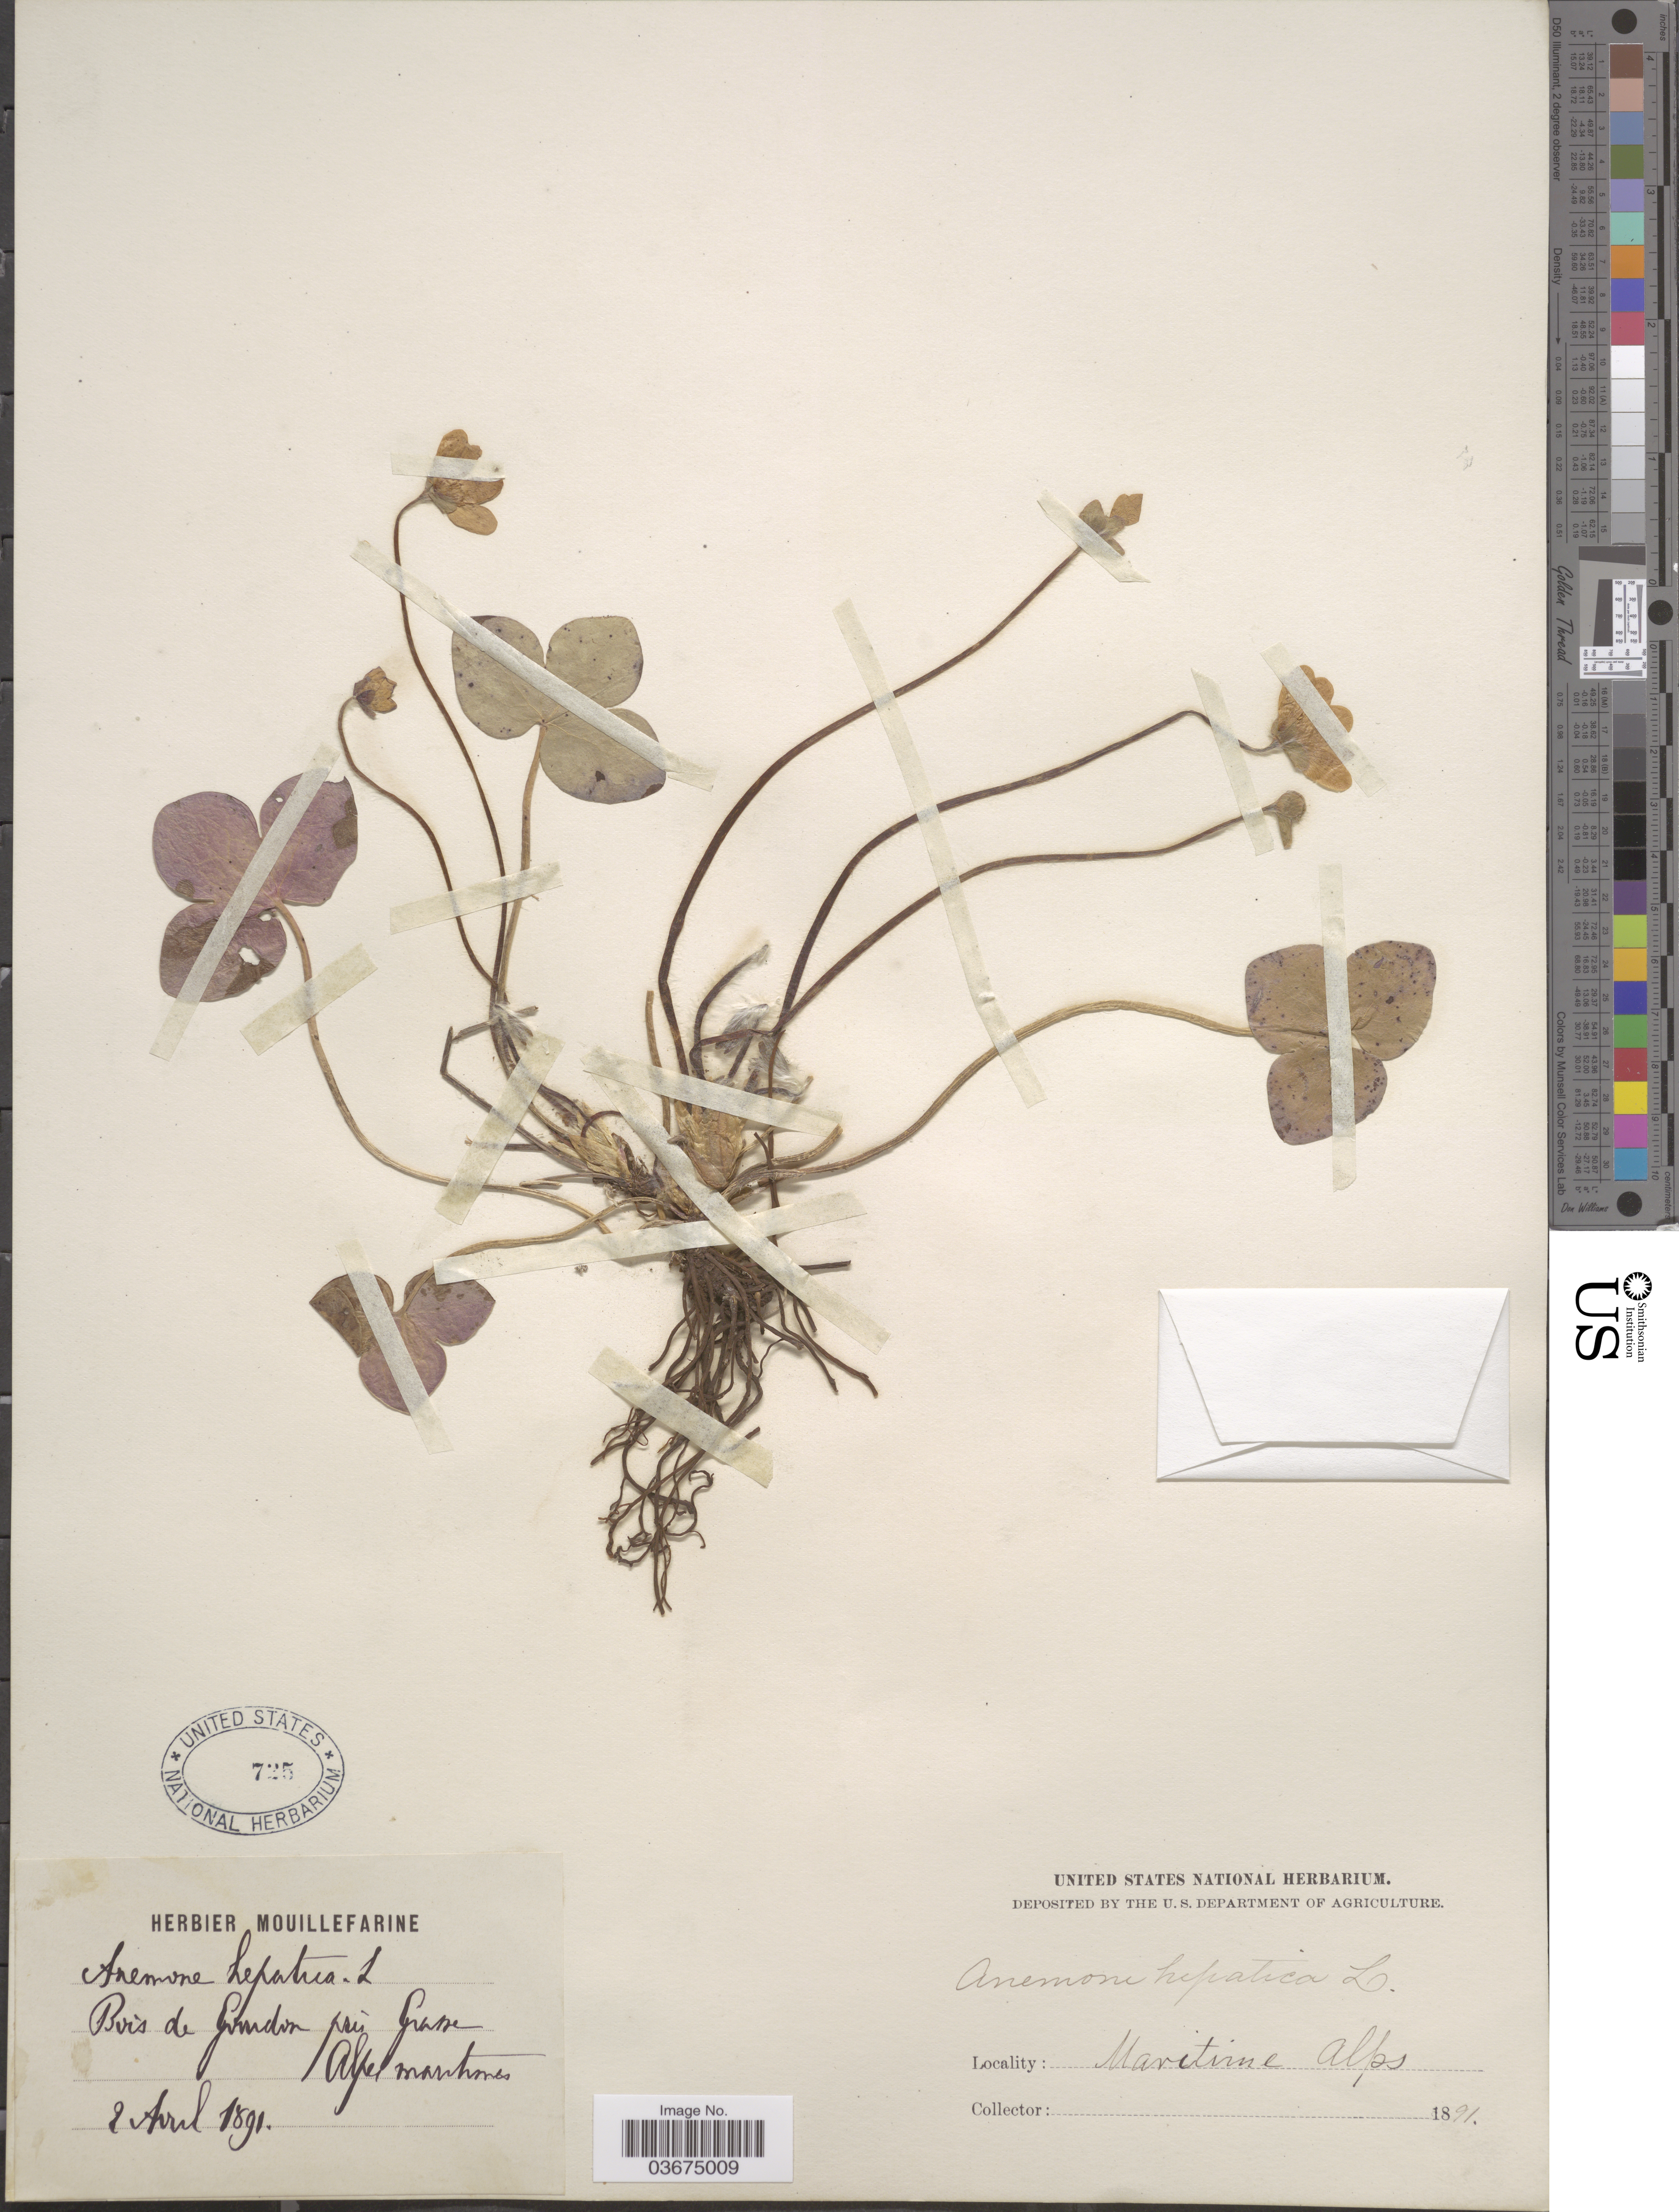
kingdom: Plantae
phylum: Tracheophyta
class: Magnoliopsida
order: Ranunculales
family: Ranunculaceae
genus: Hepatica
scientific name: Hepatica triloba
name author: Chaix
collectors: ex herb. Mouillefarine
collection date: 1891-04-02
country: France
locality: Bois de Gundon près Grasse, Alpes maritimes. Maritine Alps.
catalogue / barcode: US 725